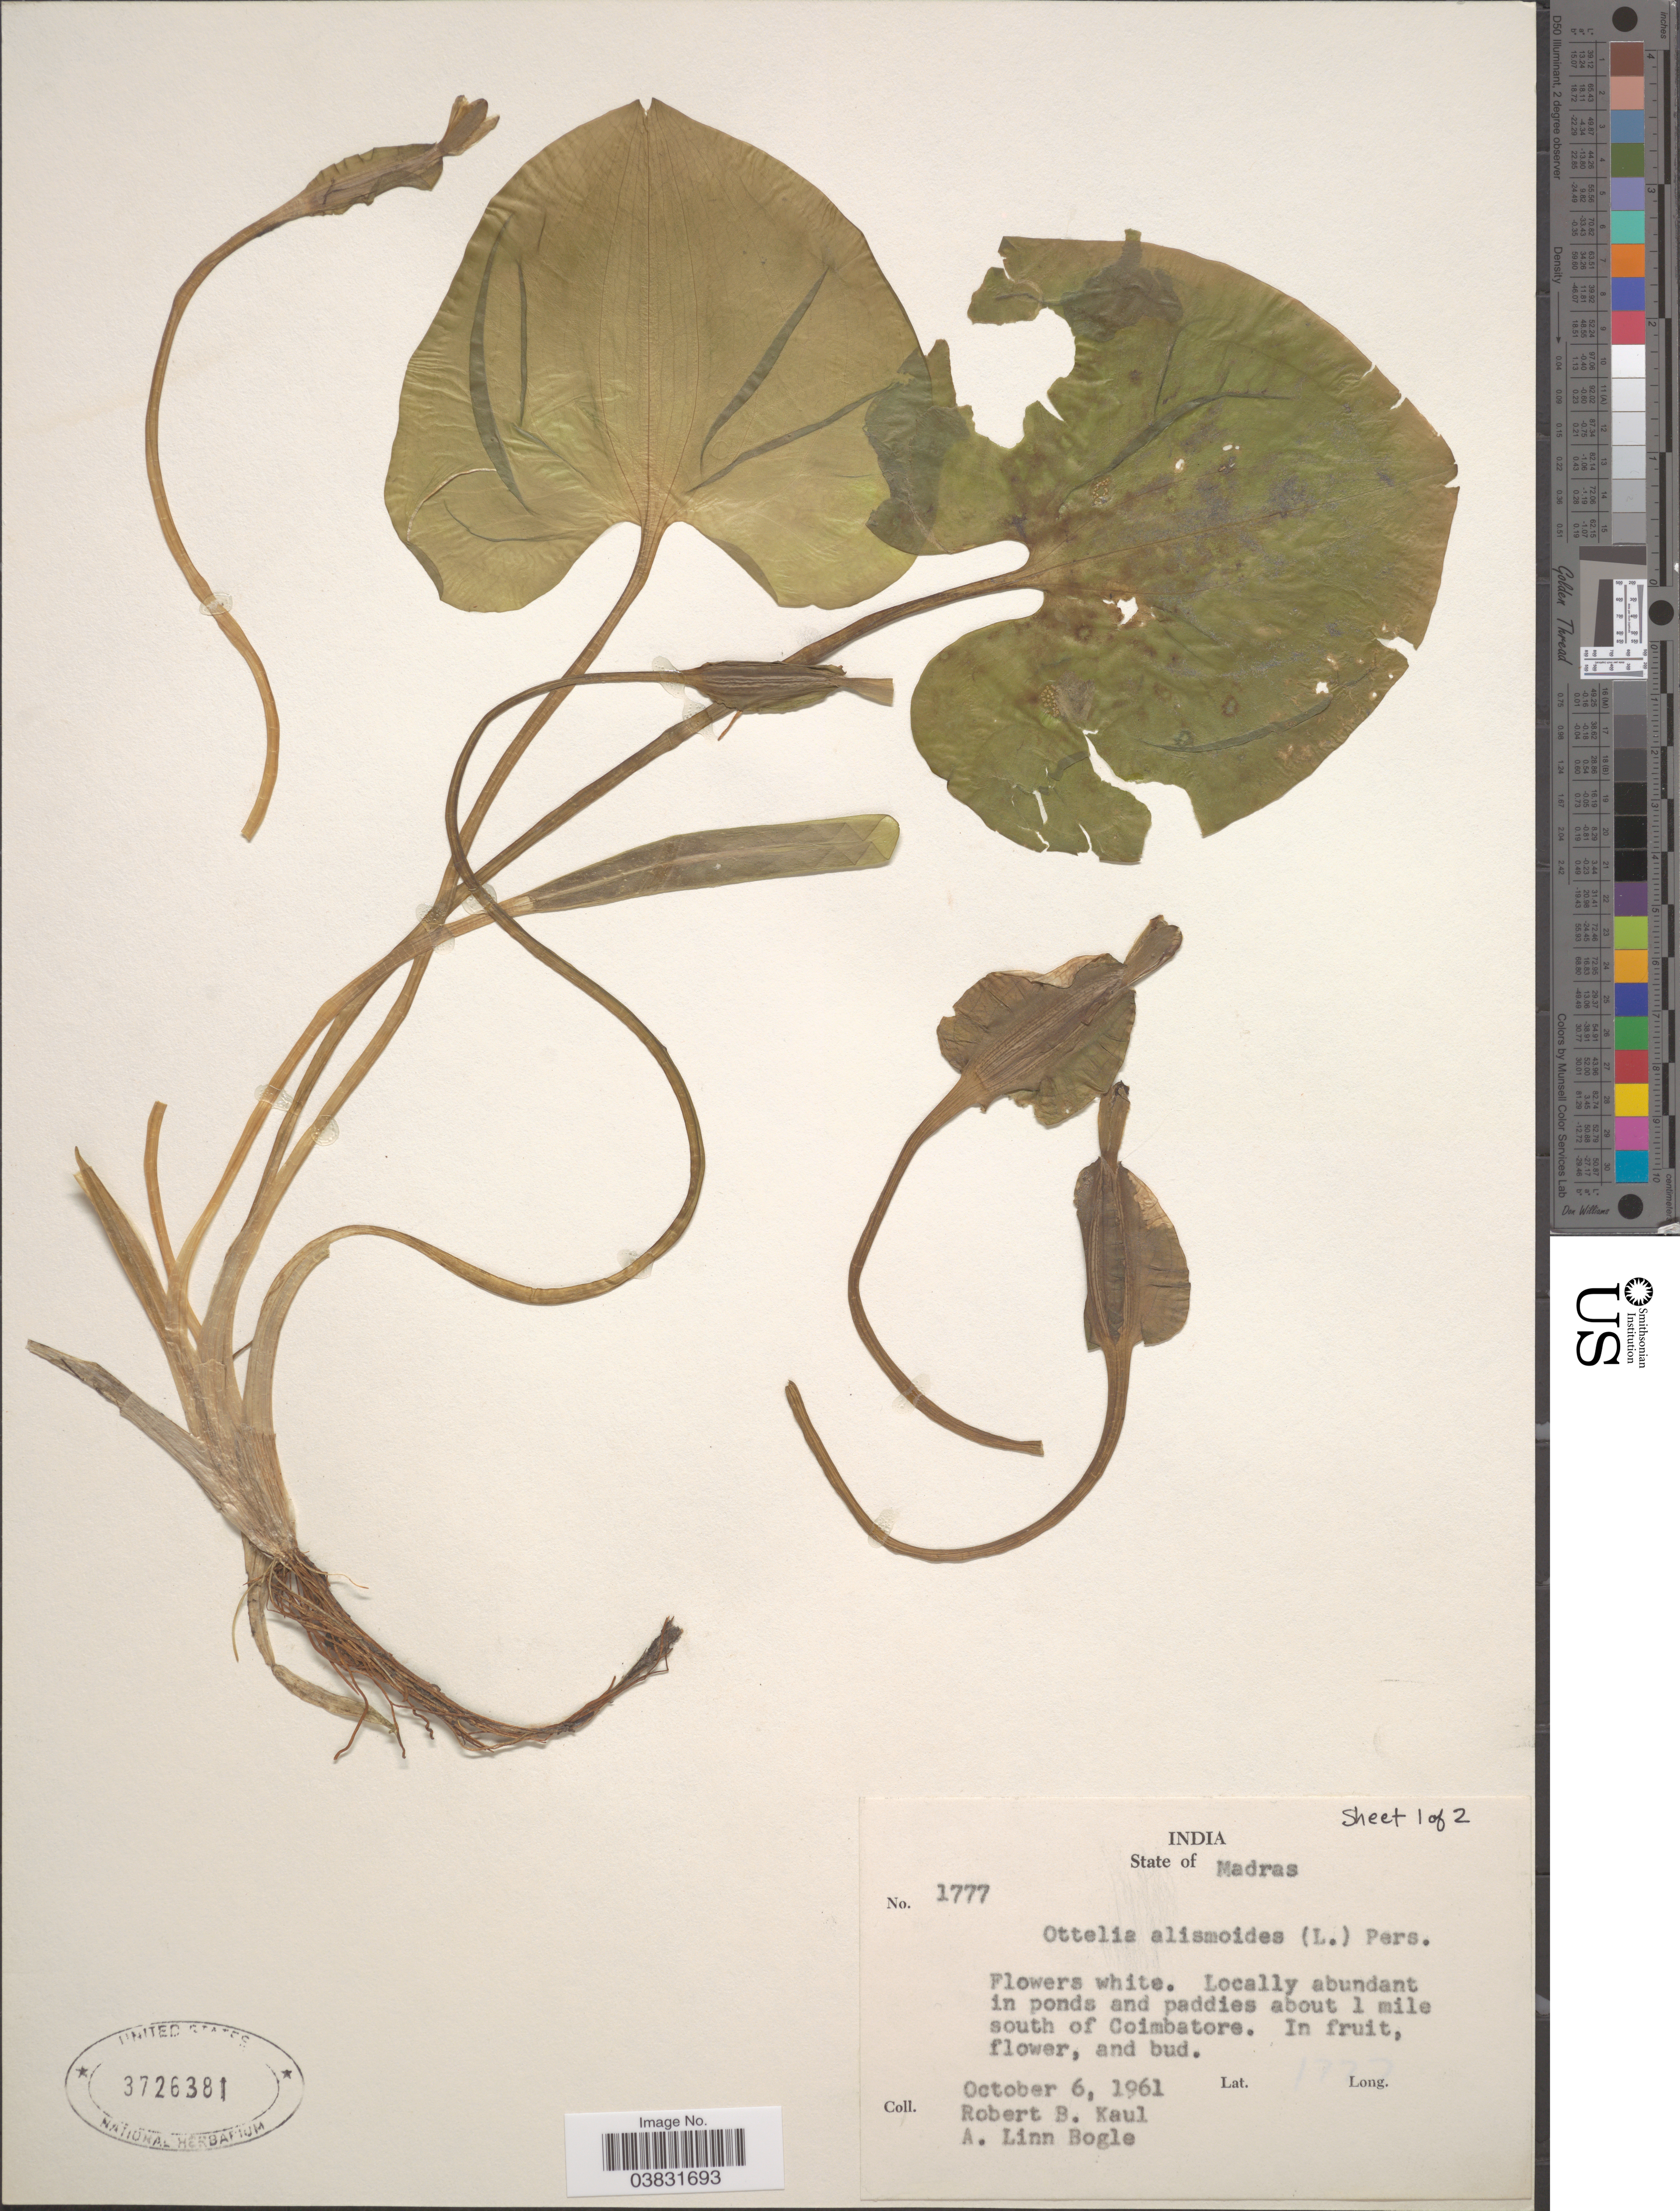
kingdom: Plantae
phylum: Tracheophyta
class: Liliopsida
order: Alismatales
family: Hydrocharitaceae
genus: Ottelia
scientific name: Ottelia alismoides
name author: Pers.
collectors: R. Kaul & Bogle, A.L.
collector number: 1777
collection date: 1961-10-06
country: India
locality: State of Madras. About 1 mile south of Coimbatore.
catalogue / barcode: US 3726381